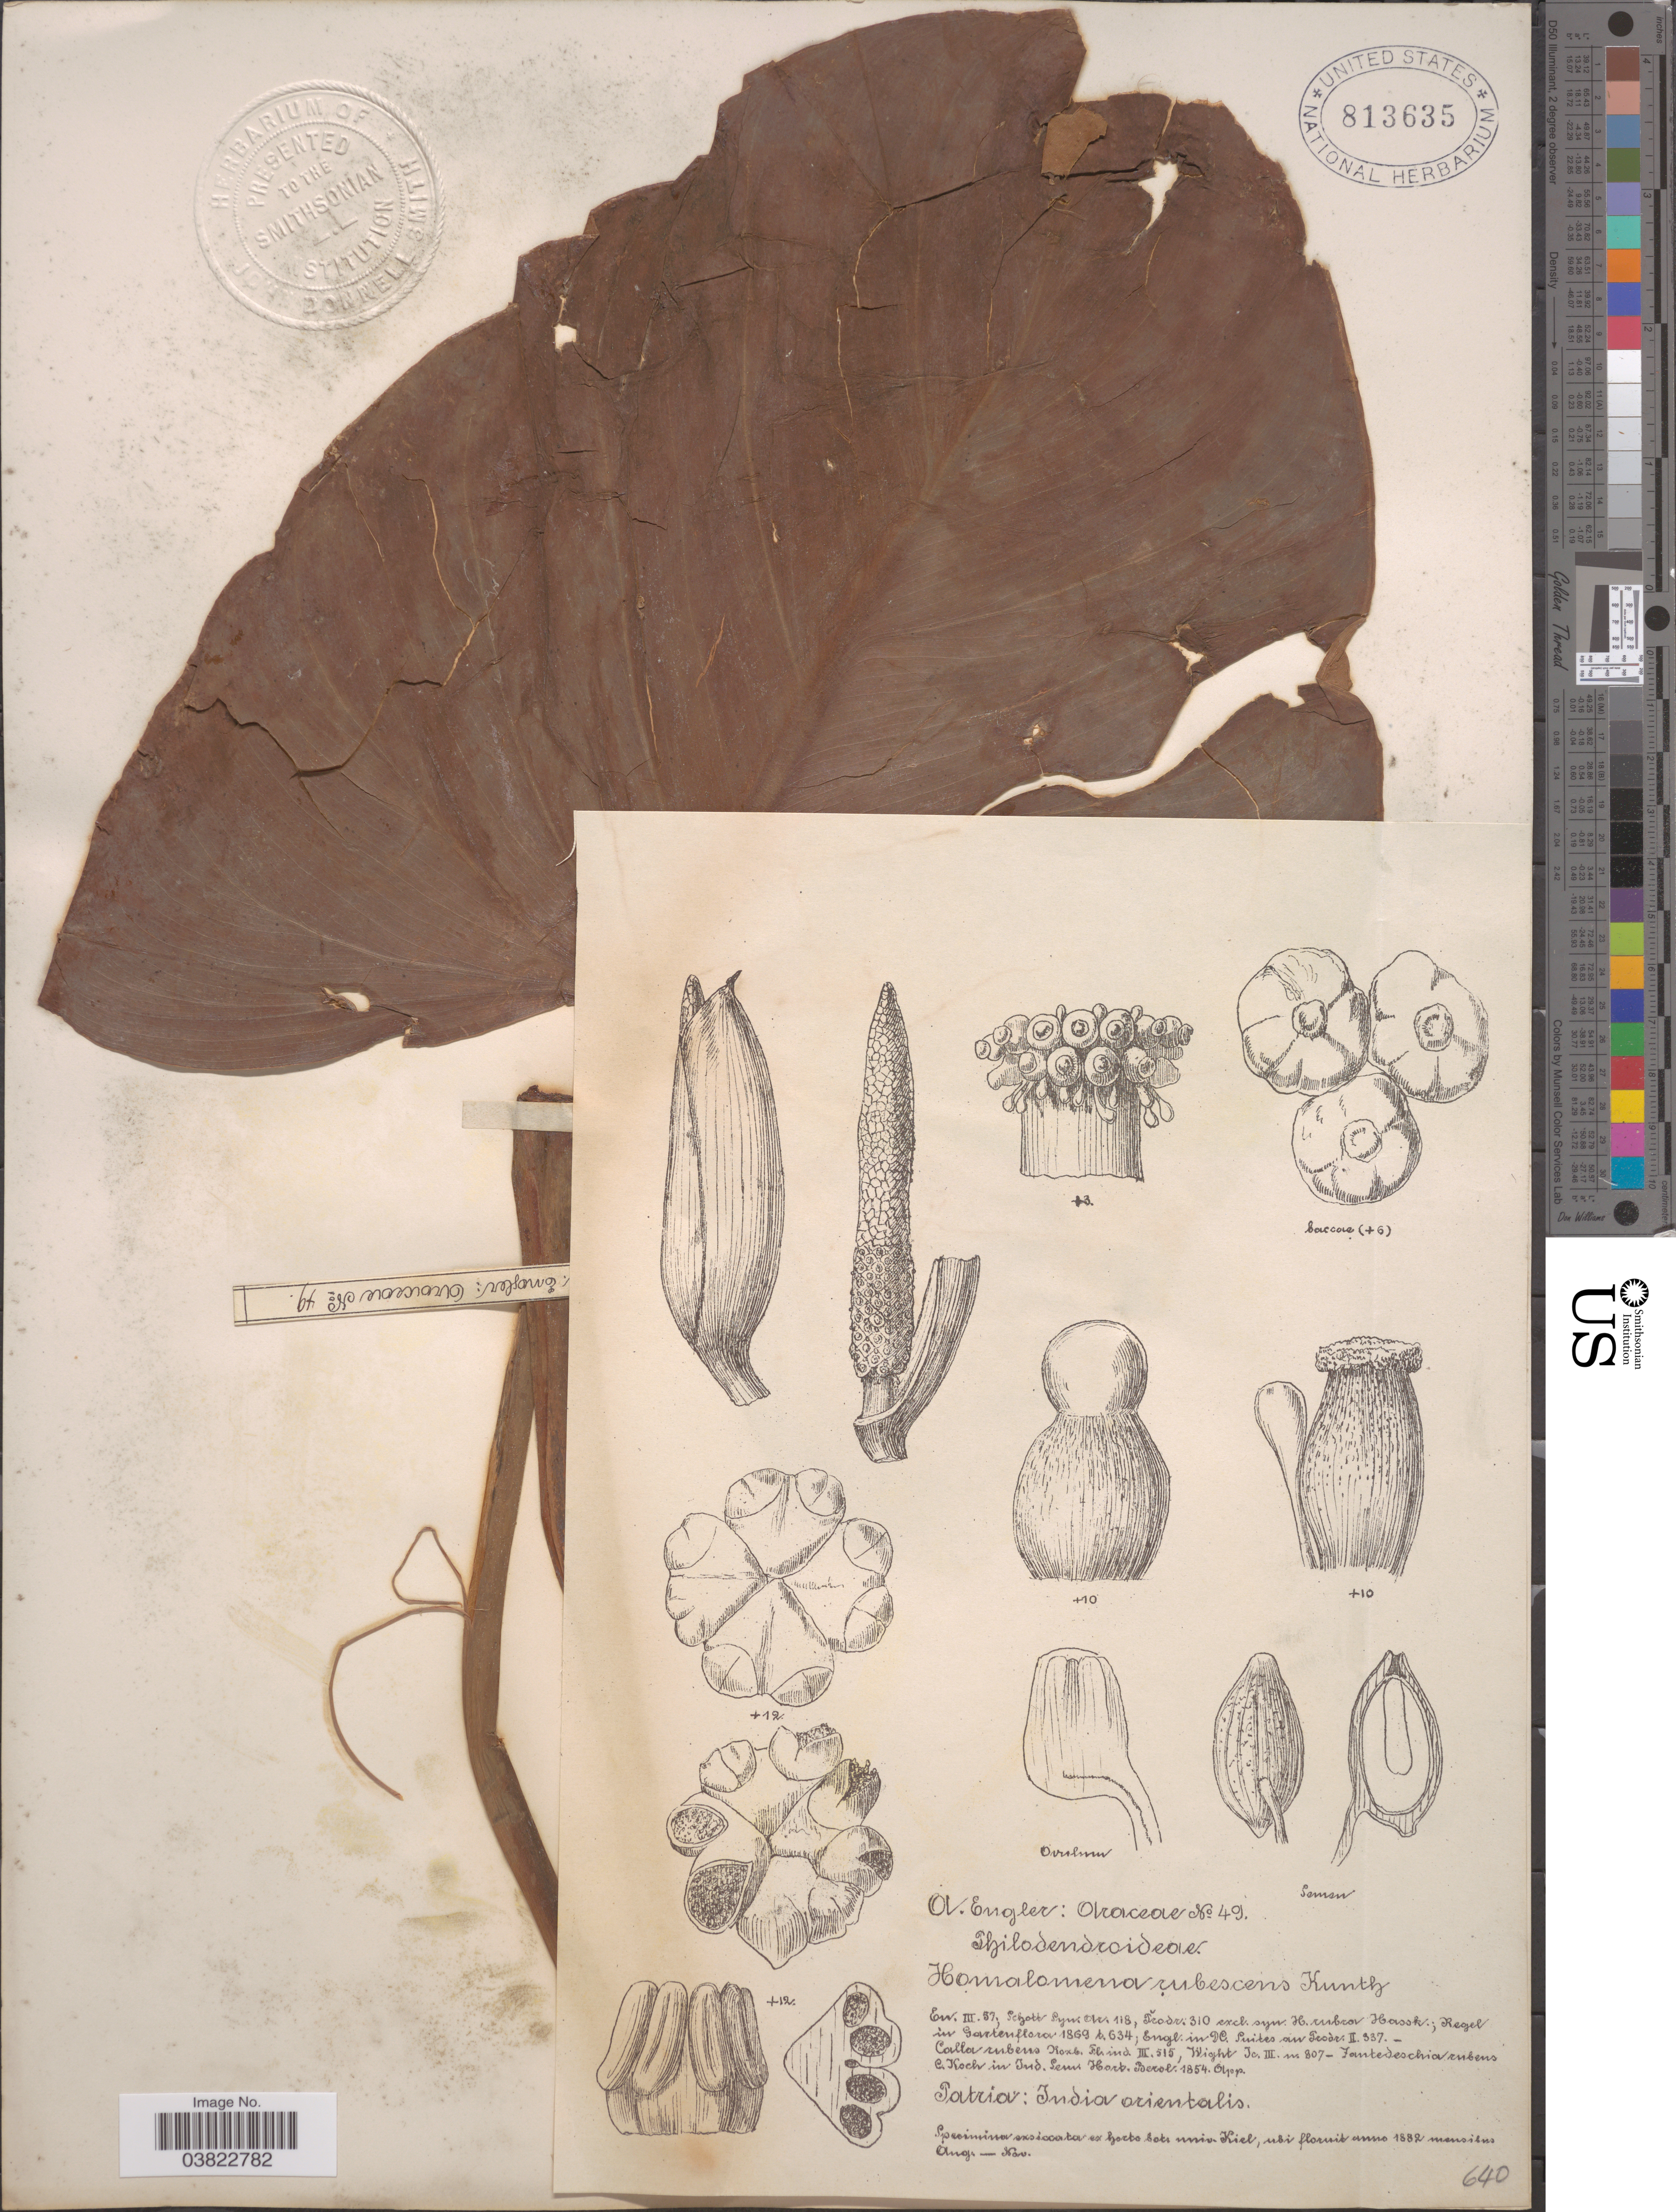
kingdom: Plantae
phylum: Tracheophyta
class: Liliopsida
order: Alismatales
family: Araceae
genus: Homalomena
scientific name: Homalomena rubescens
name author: (Roxb.) Kunth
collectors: A. Engler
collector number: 49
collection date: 1882-08/1882-11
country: India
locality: Patria: India Orientalis. Specimina exsiccata ex horto bots univ. Kiel.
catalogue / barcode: US 812635